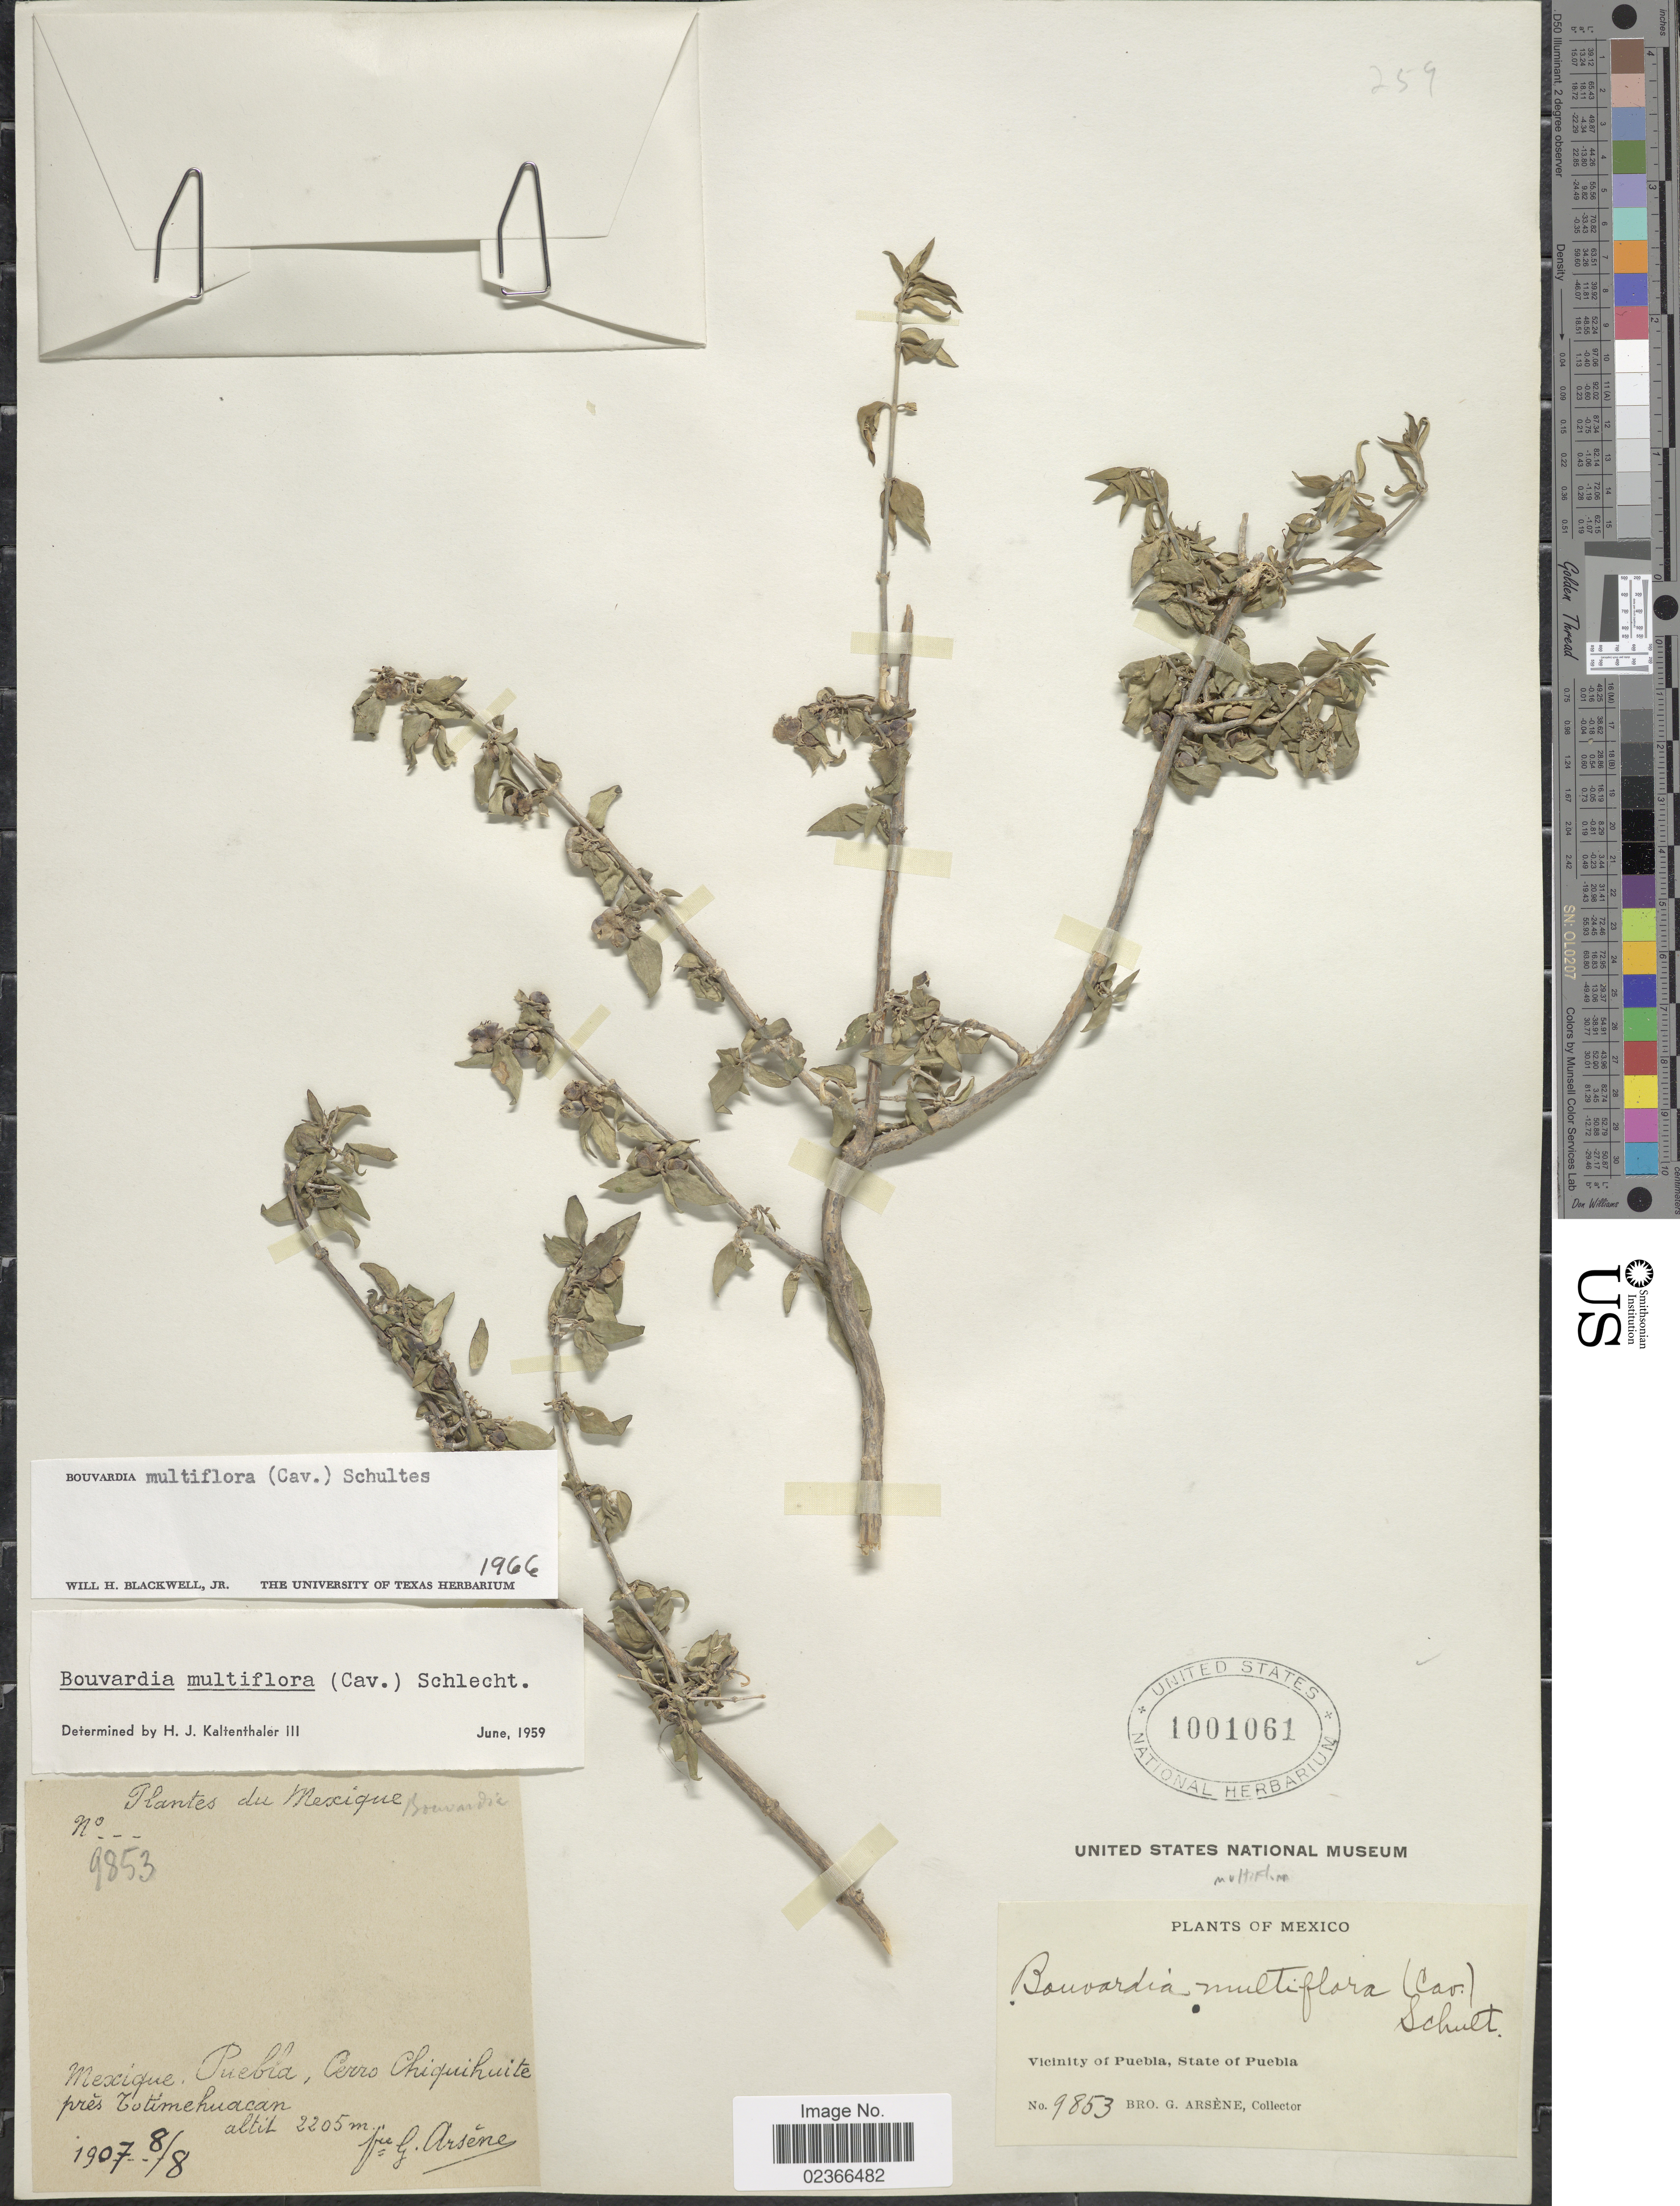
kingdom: Plantae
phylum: Tracheophyta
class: Magnoliopsida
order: Gentianales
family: Rubiaceae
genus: Bouvardia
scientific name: Bouvardia multiflora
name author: (Cav.) Schult.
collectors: Bro. G. Arsène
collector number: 9853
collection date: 1907-08-08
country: Mexico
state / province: Puebla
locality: Cerro Chiquihuite pres Totimehuacan [Cerro Chiquihuite near Totimehuacan]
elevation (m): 2205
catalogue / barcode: US 1001061